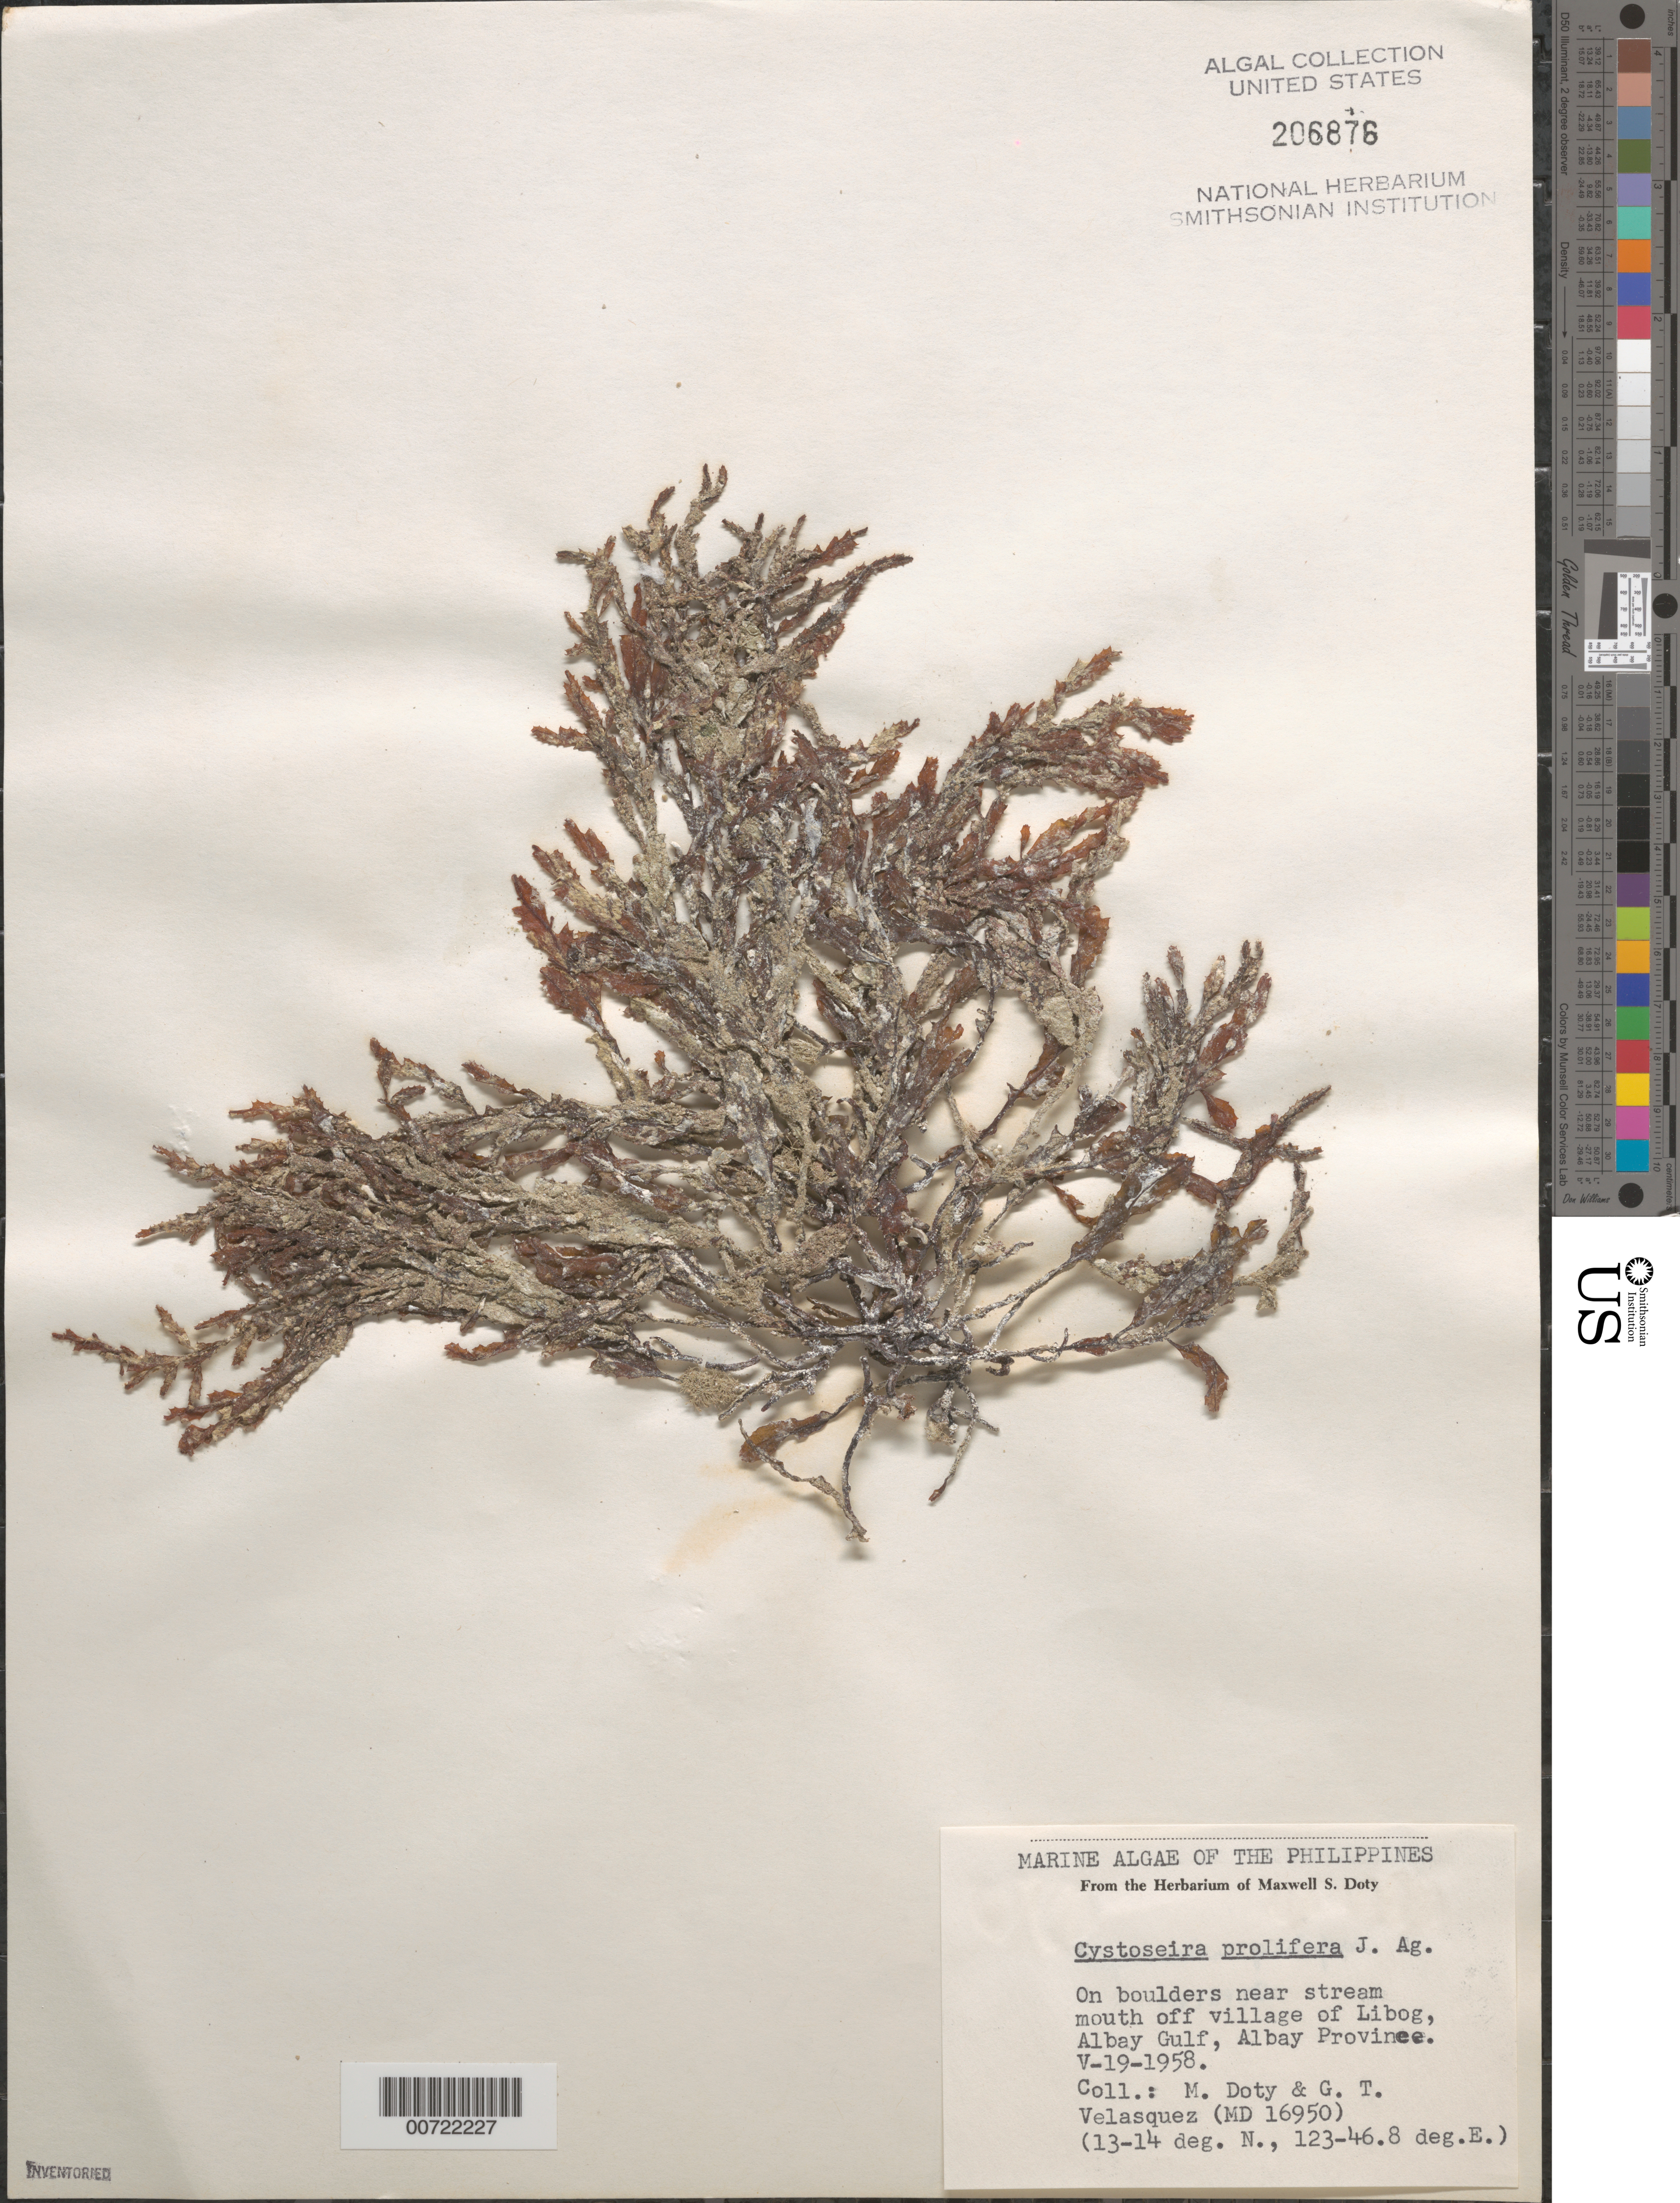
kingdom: Chromista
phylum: Ochrophyta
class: Phaeophyceae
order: Fucales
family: Sargassaceae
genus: Hormophysa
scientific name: Hormophysa cuneiformis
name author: (J.F. Gmel.) P.C. Silva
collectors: M. S. Doty & G. Velasquez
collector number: MSD 16950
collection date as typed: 19 May 1958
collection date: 1958-05-19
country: Philippines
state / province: Bicol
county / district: Albay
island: Luzon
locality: Libog, Albay Gulf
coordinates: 13-14 deg. N., 123-46.8 deg. E.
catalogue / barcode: US 206876